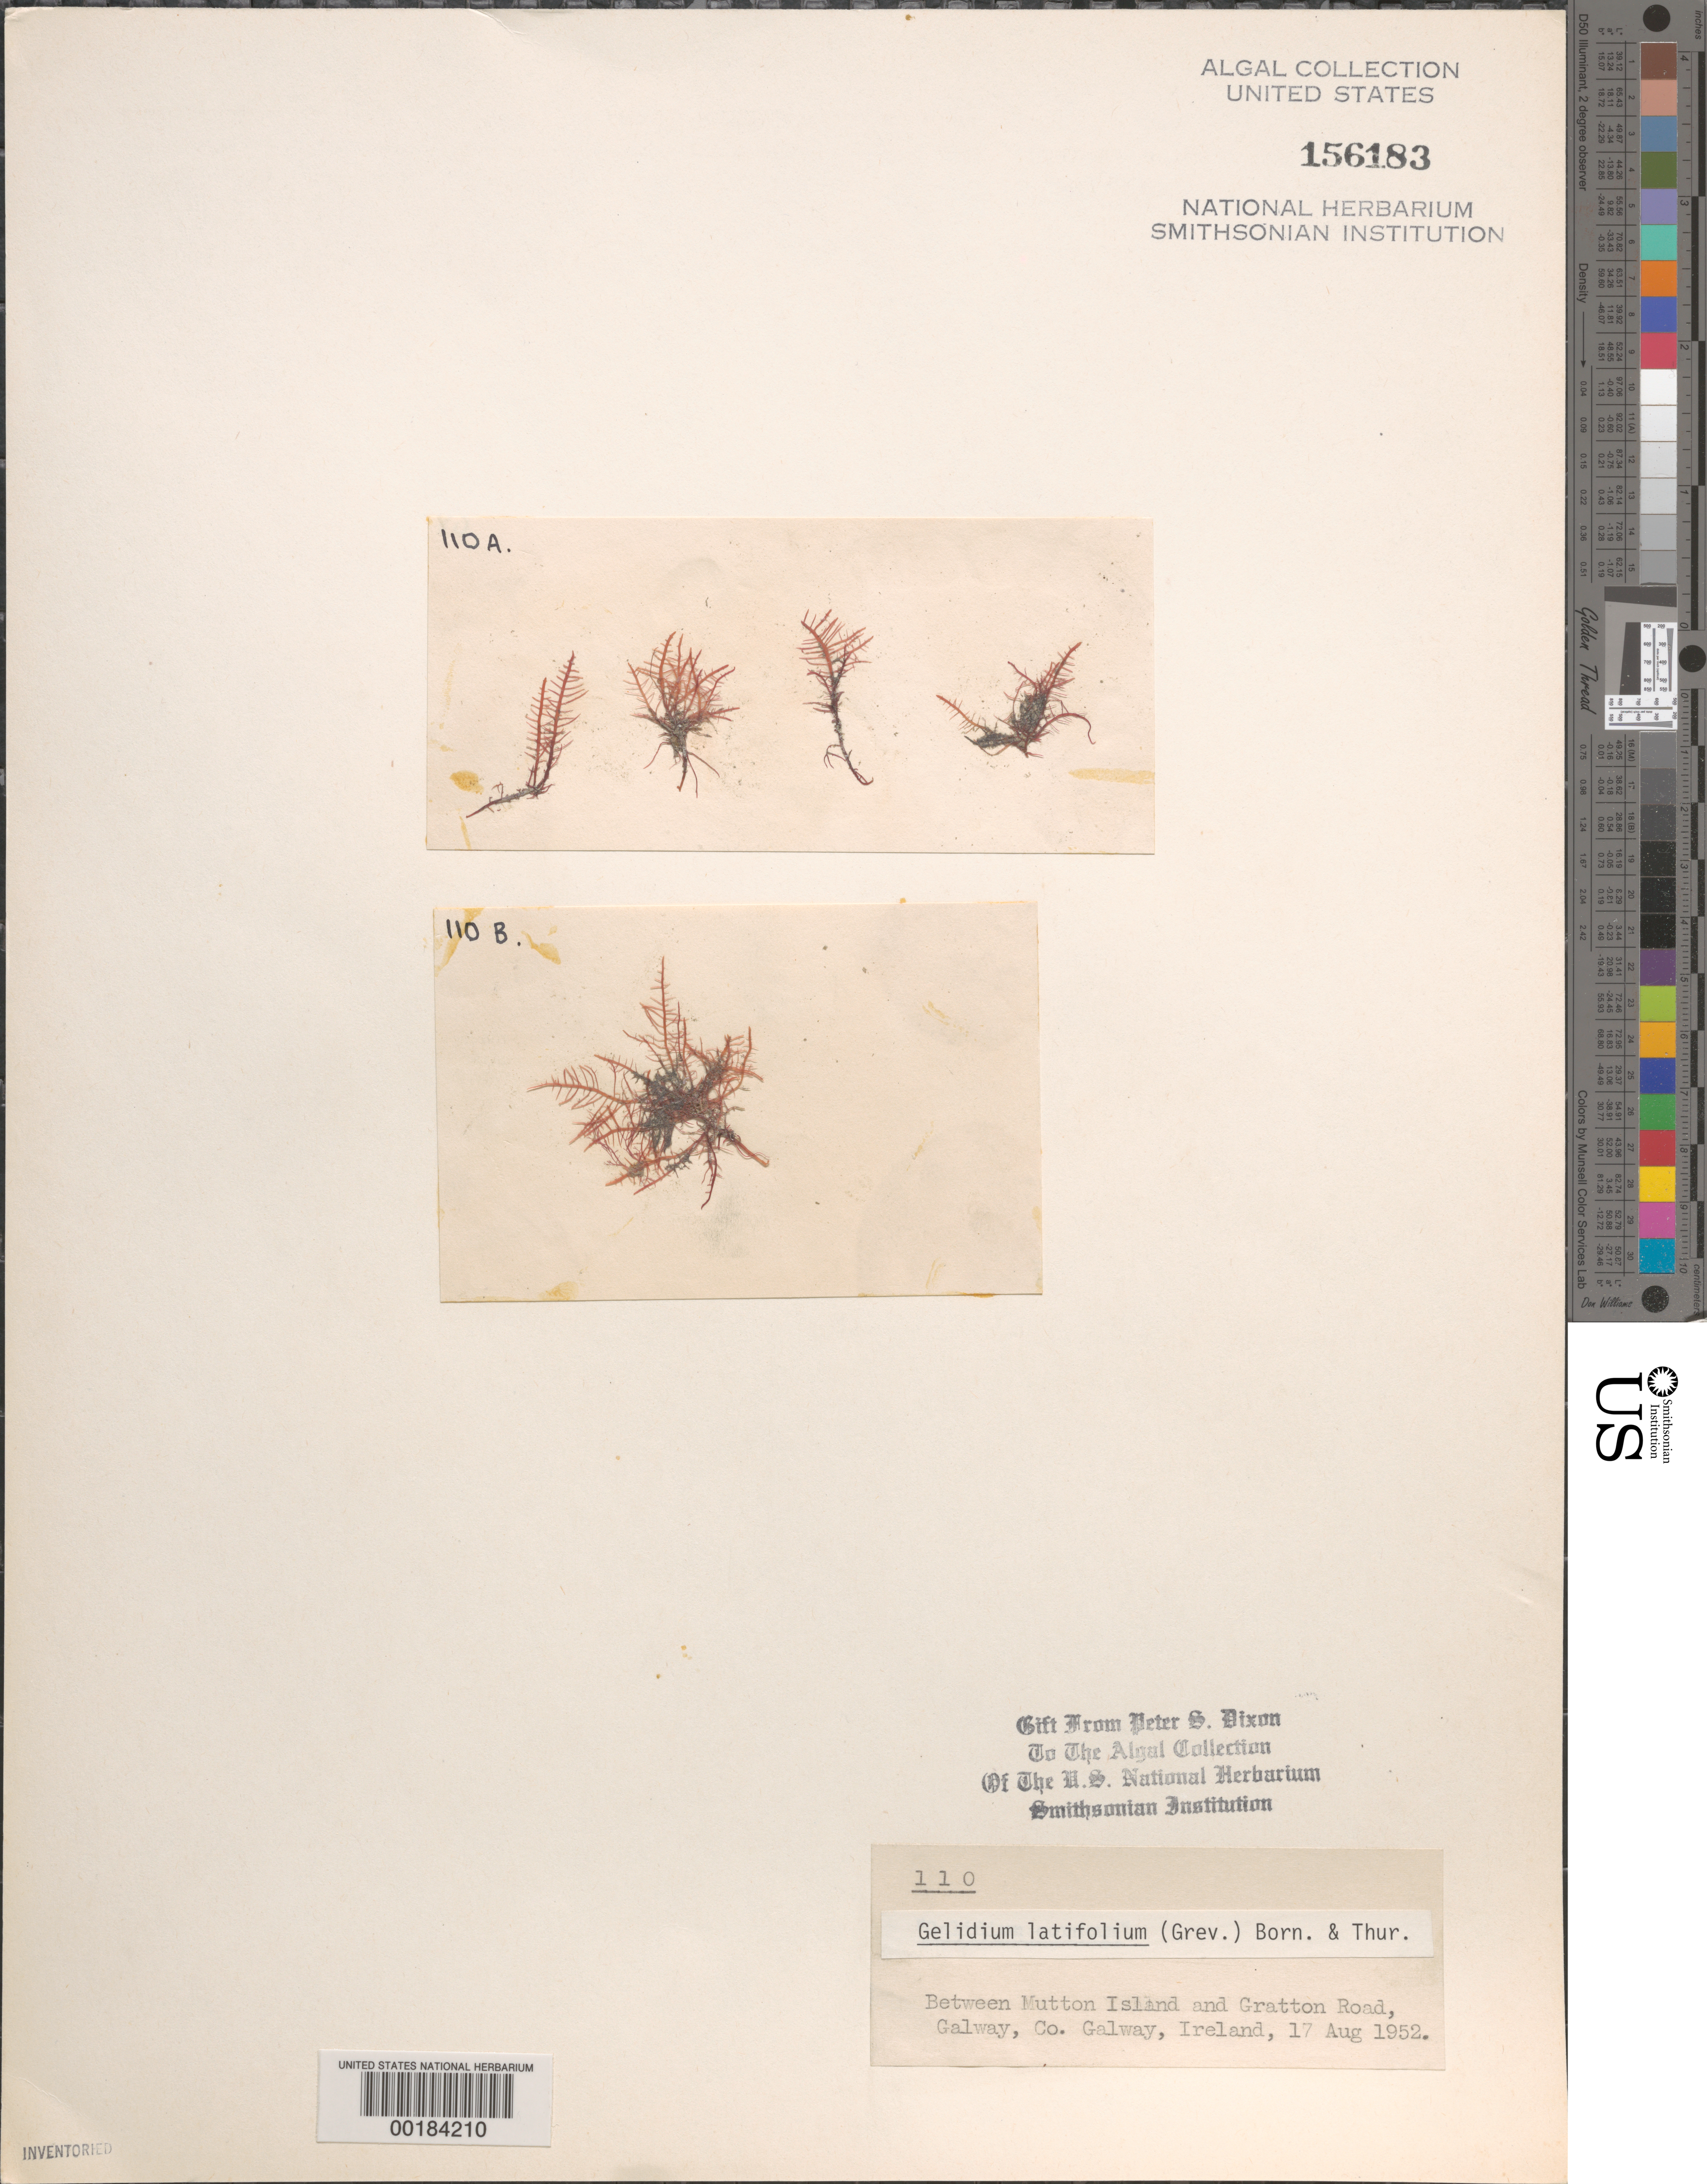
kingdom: Plantae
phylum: Rhodophyta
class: Florideophyceae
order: Gelidiales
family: Gelidiaceae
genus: Gelidium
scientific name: Gelidium spinosum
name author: (S.G. Gmel.) P.C. Silva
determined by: Algae name updating Project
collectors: P. S. Dixon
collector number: PSD 110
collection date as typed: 17 Aug 1951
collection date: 1951-08-17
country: Ireland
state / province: Connaught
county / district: Galway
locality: Between Mutton Island and Gratton Road, Galway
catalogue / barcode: US 156183